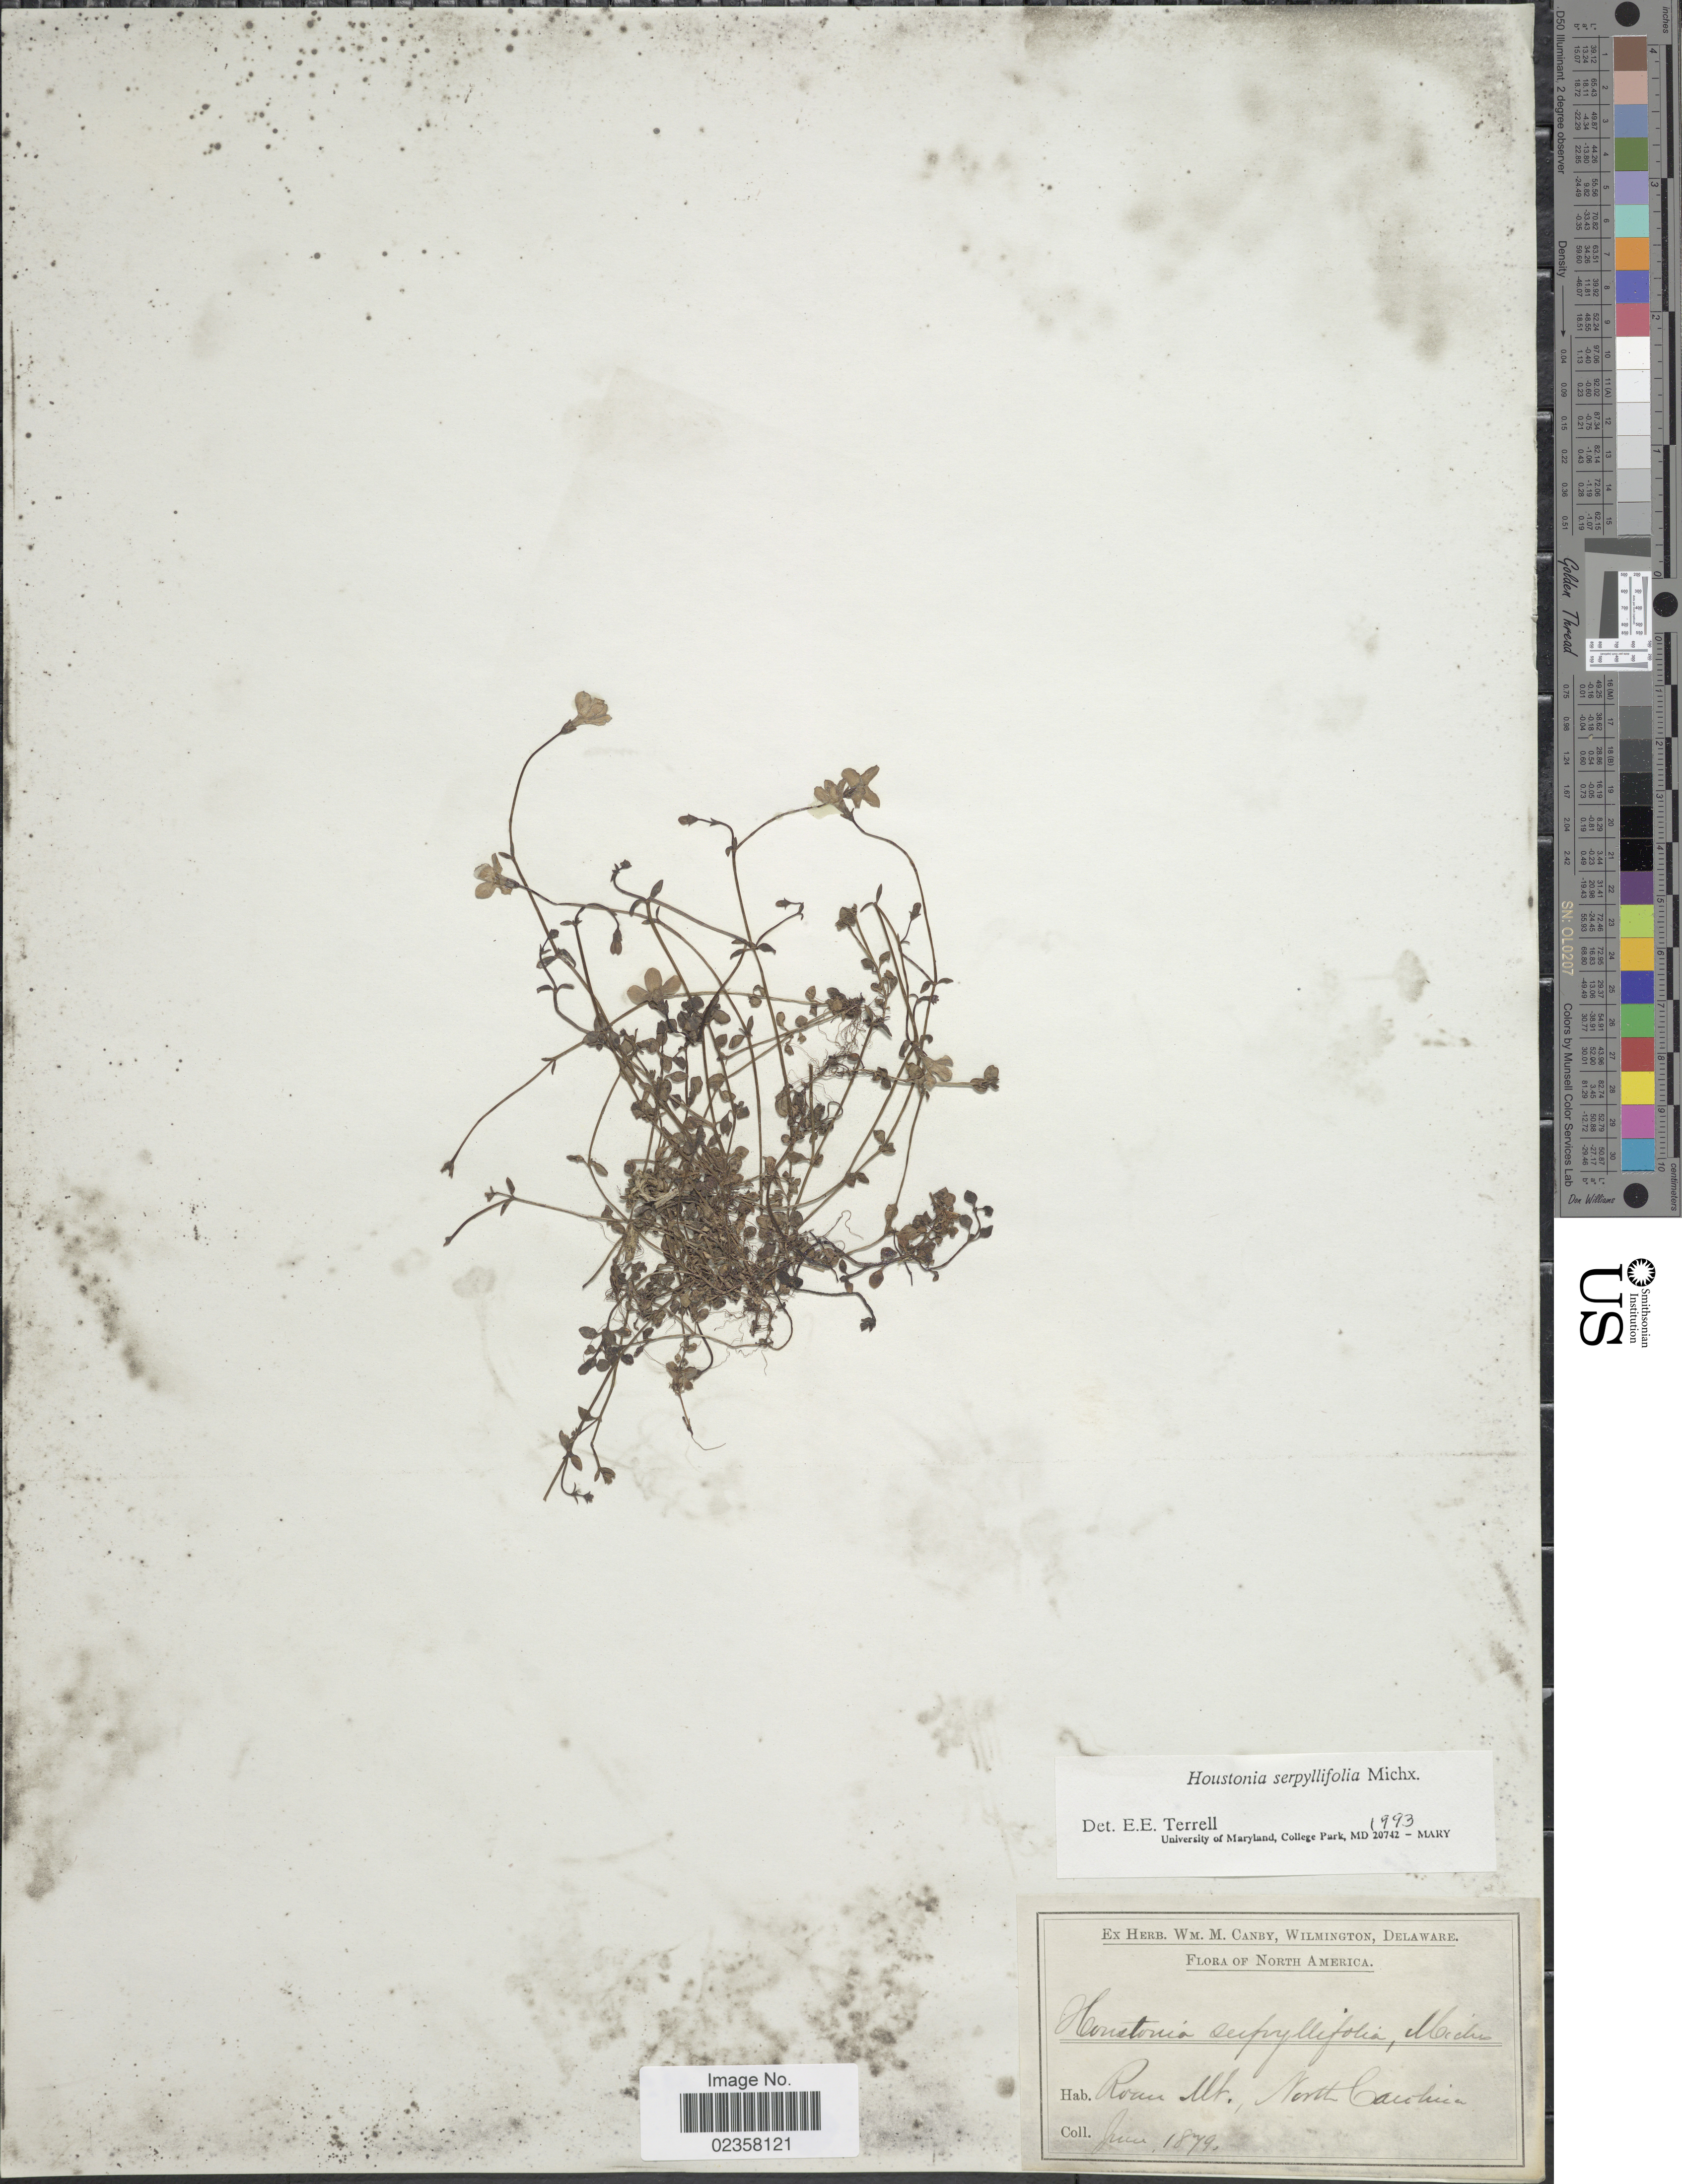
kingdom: Plantae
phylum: Tracheophyta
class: Magnoliopsida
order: Gentianales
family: Rubiaceae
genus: Houstonia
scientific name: Houstonia serpyllifolia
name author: Michx.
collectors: W. M. Canby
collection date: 1879-06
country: United States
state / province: North Carolina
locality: Roan Mt.